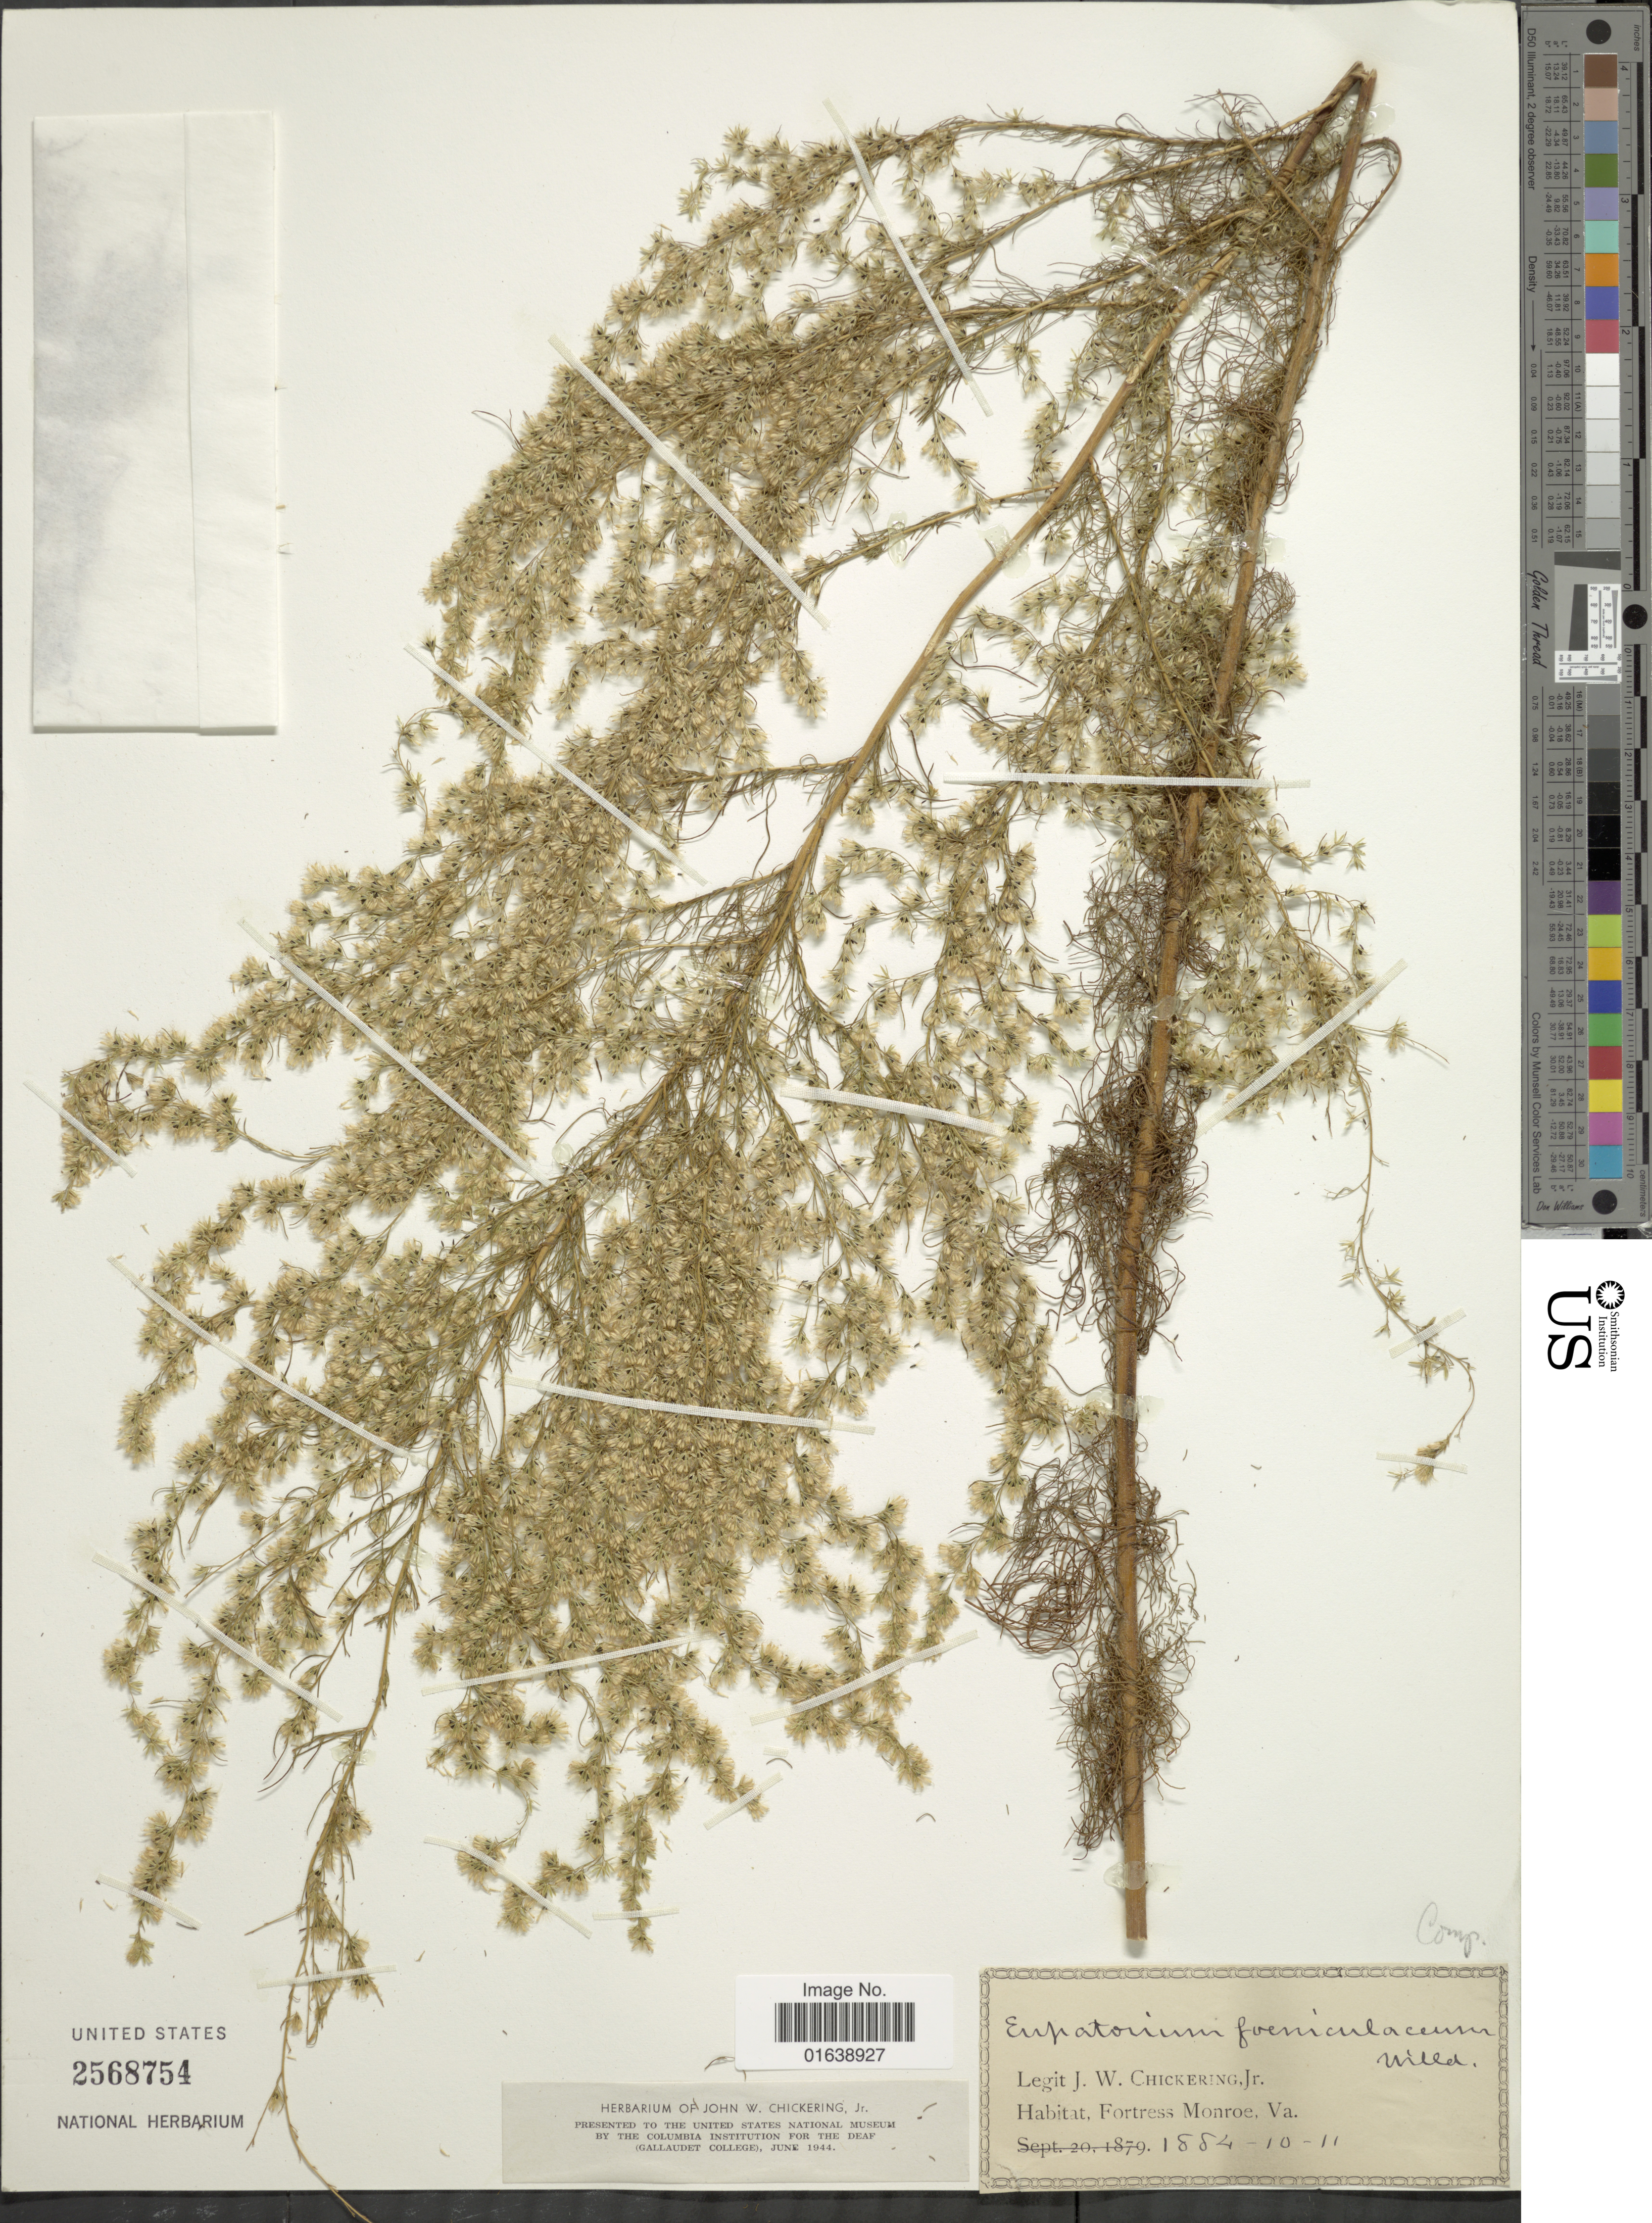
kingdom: Plantae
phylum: Tracheophyta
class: Magnoliopsida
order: Asterales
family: Asteraceae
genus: Eupatorium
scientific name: Eupatorium capillifolium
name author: (Lam.) Small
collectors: J. Chickering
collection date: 1884-11-10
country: United States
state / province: Virginia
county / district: City of Hampton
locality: Fortress Monroe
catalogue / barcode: US 2568754